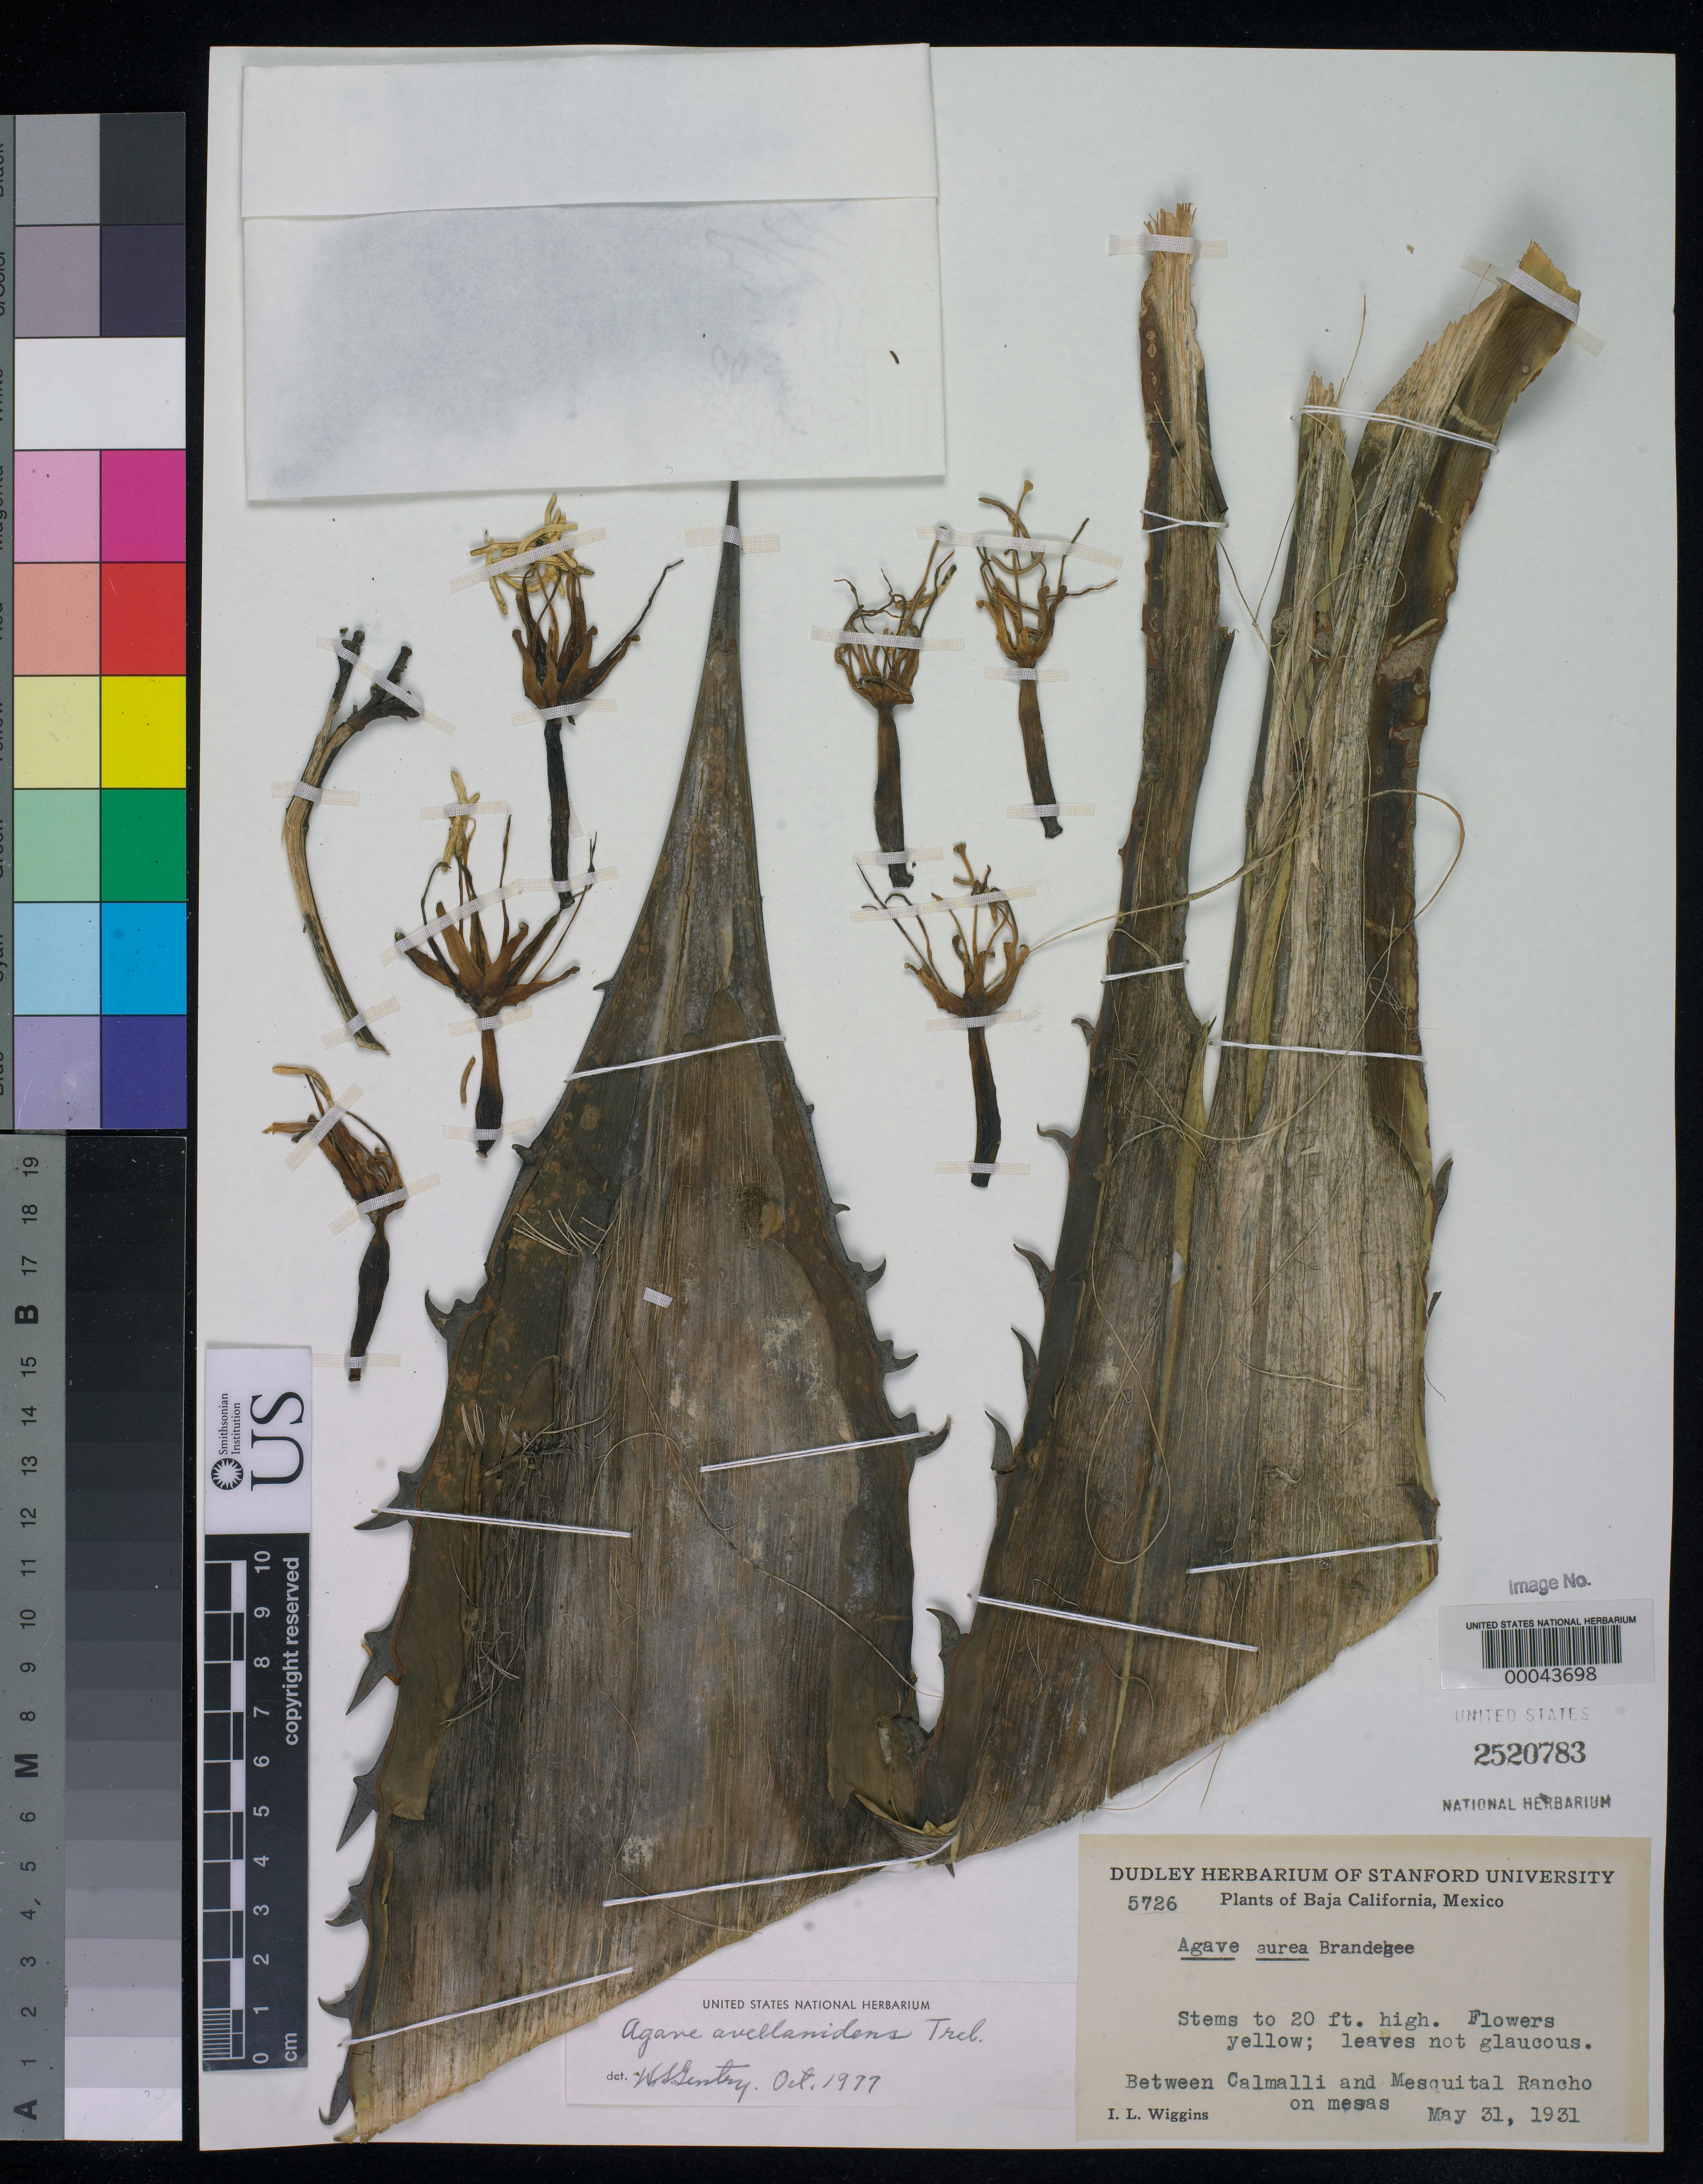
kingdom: Plantae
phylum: Tracheophyta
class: Liliopsida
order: Asparagales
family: Asparagaceae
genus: Agave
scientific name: Agave avellanidens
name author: Trel.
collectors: I. L. Wiggins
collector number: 5726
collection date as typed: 31 May 1931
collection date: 1931-05-31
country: Mexico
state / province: Baja California Norte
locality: Between Calmalli and Mezquital Rancho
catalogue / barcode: US 2520783